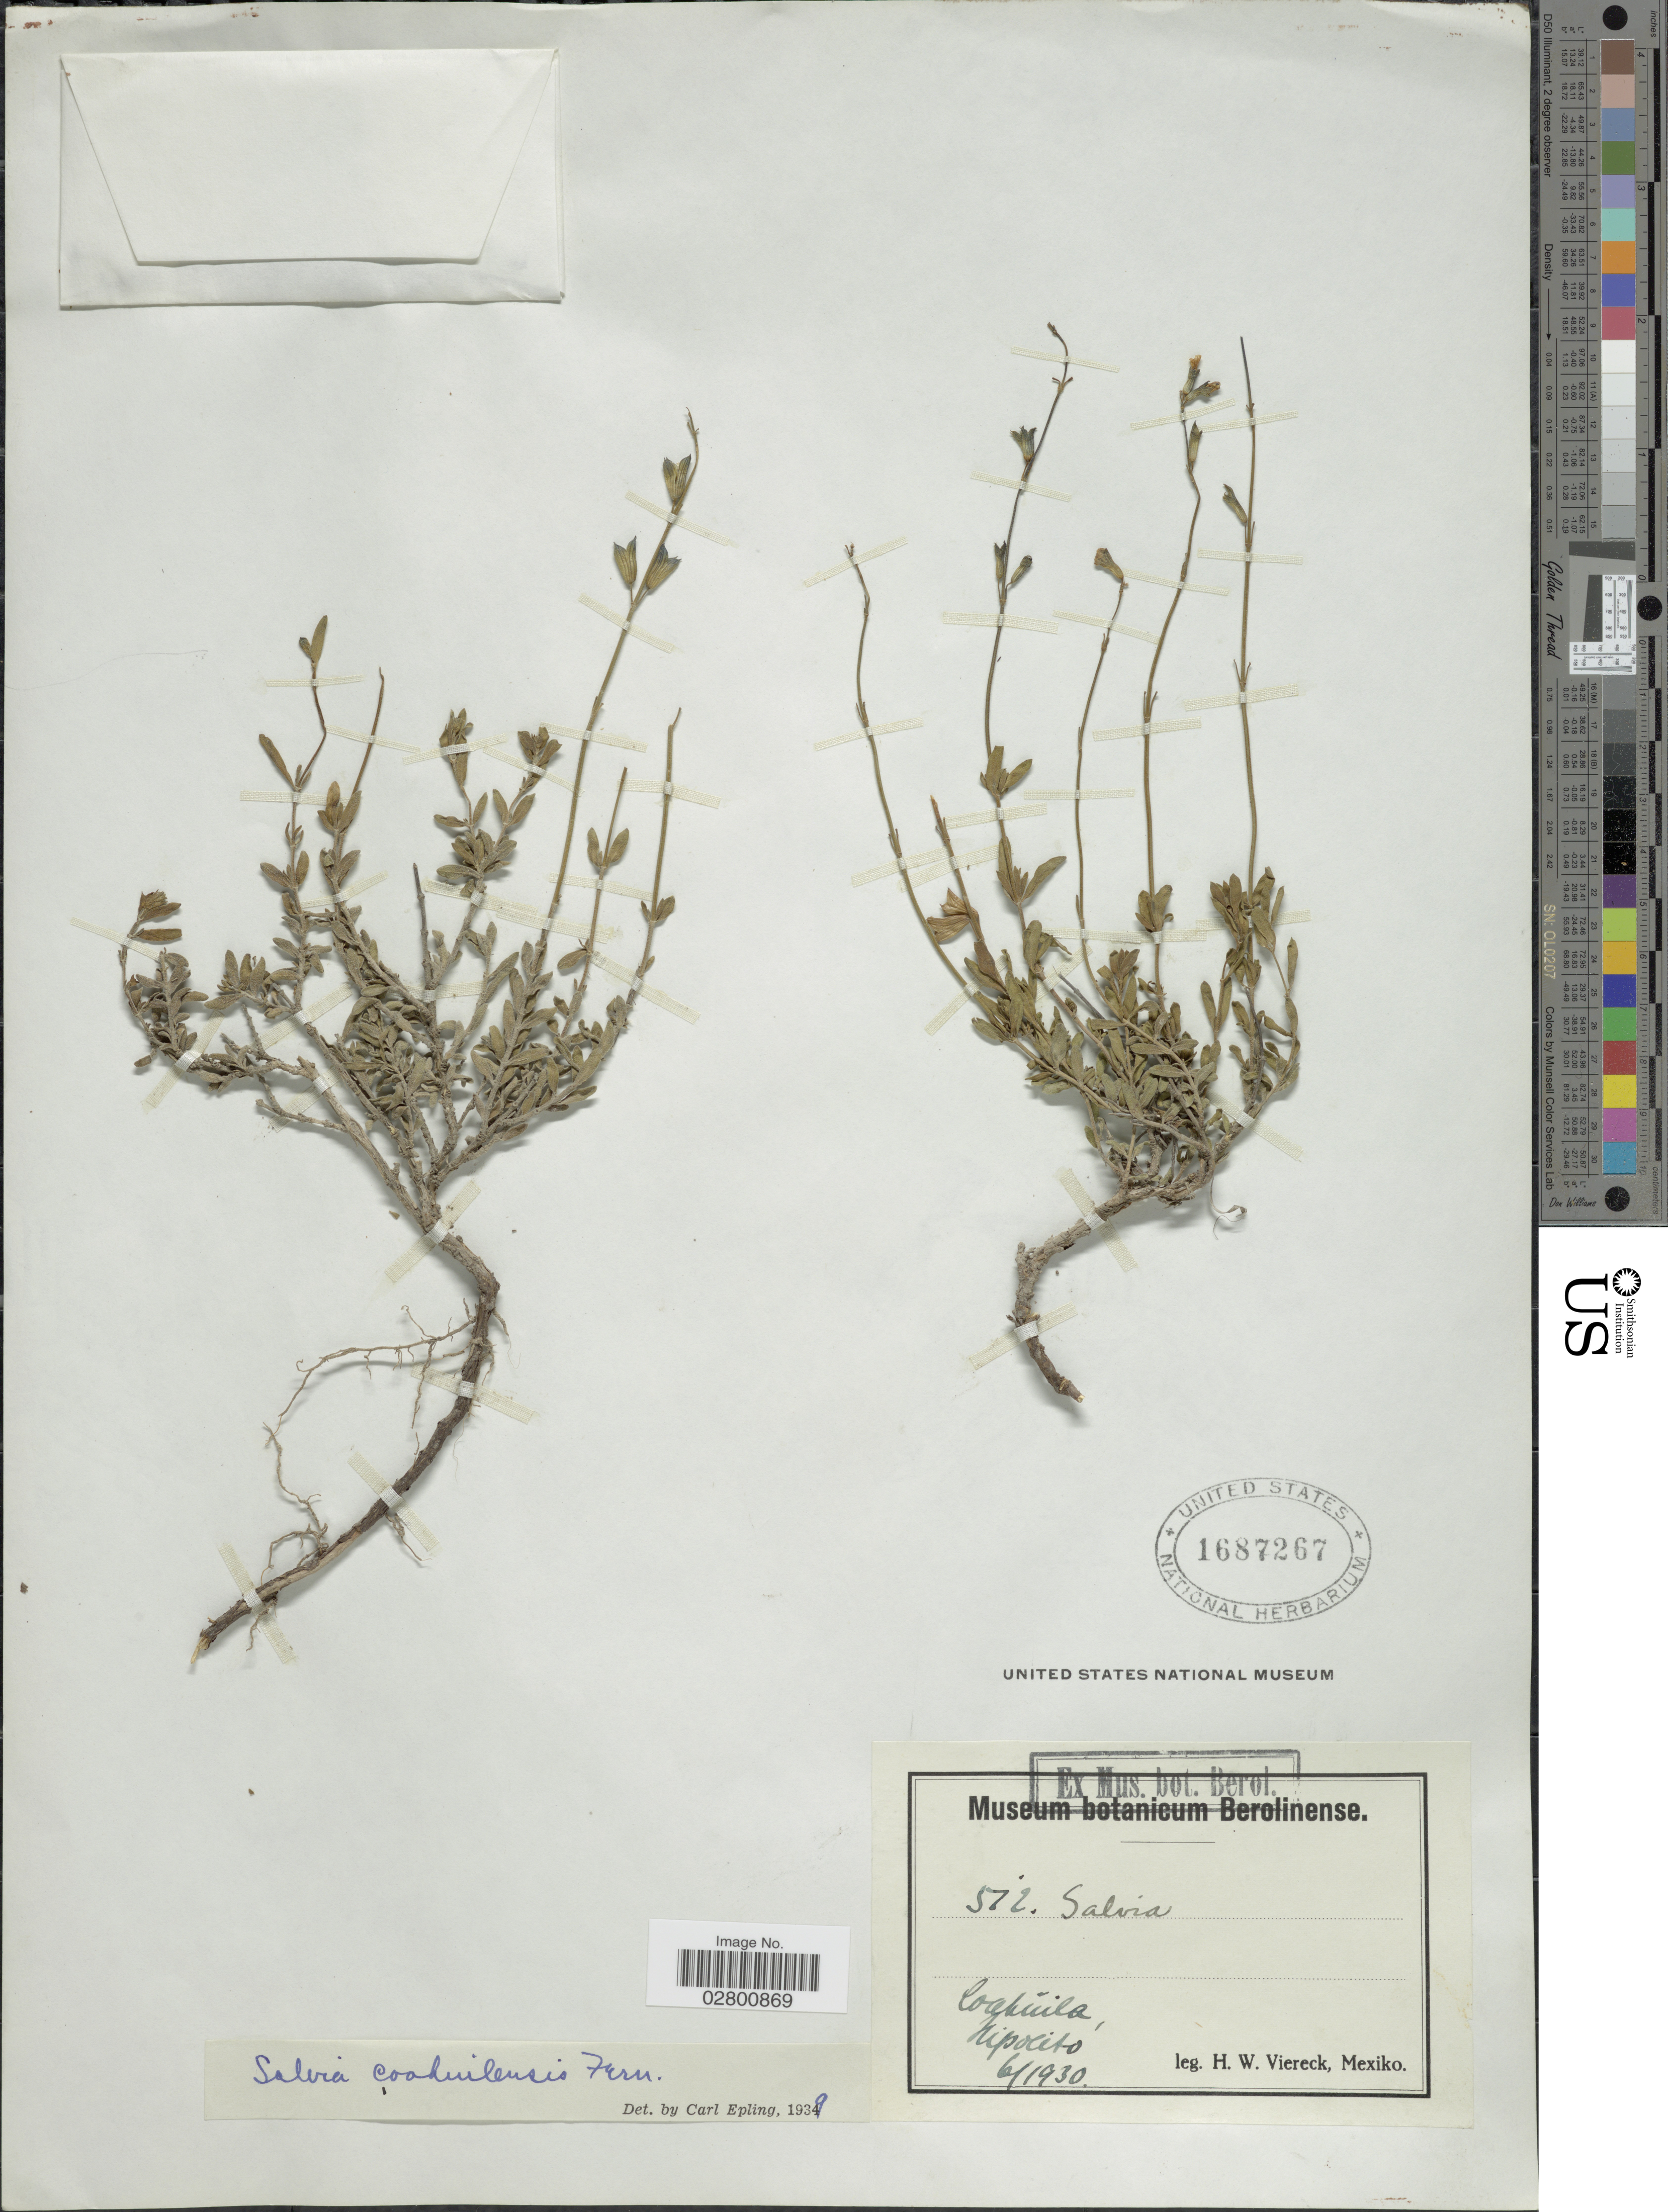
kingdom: Plantae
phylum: Tracheophyta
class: Magnoliopsida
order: Lamiales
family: Lamiaceae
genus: Salvia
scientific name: Salvia coahuilensis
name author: Fernald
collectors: H. W. Viereck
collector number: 572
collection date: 1930-06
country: Mexico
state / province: Coahuila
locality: Hipolito.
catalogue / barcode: US 1687267